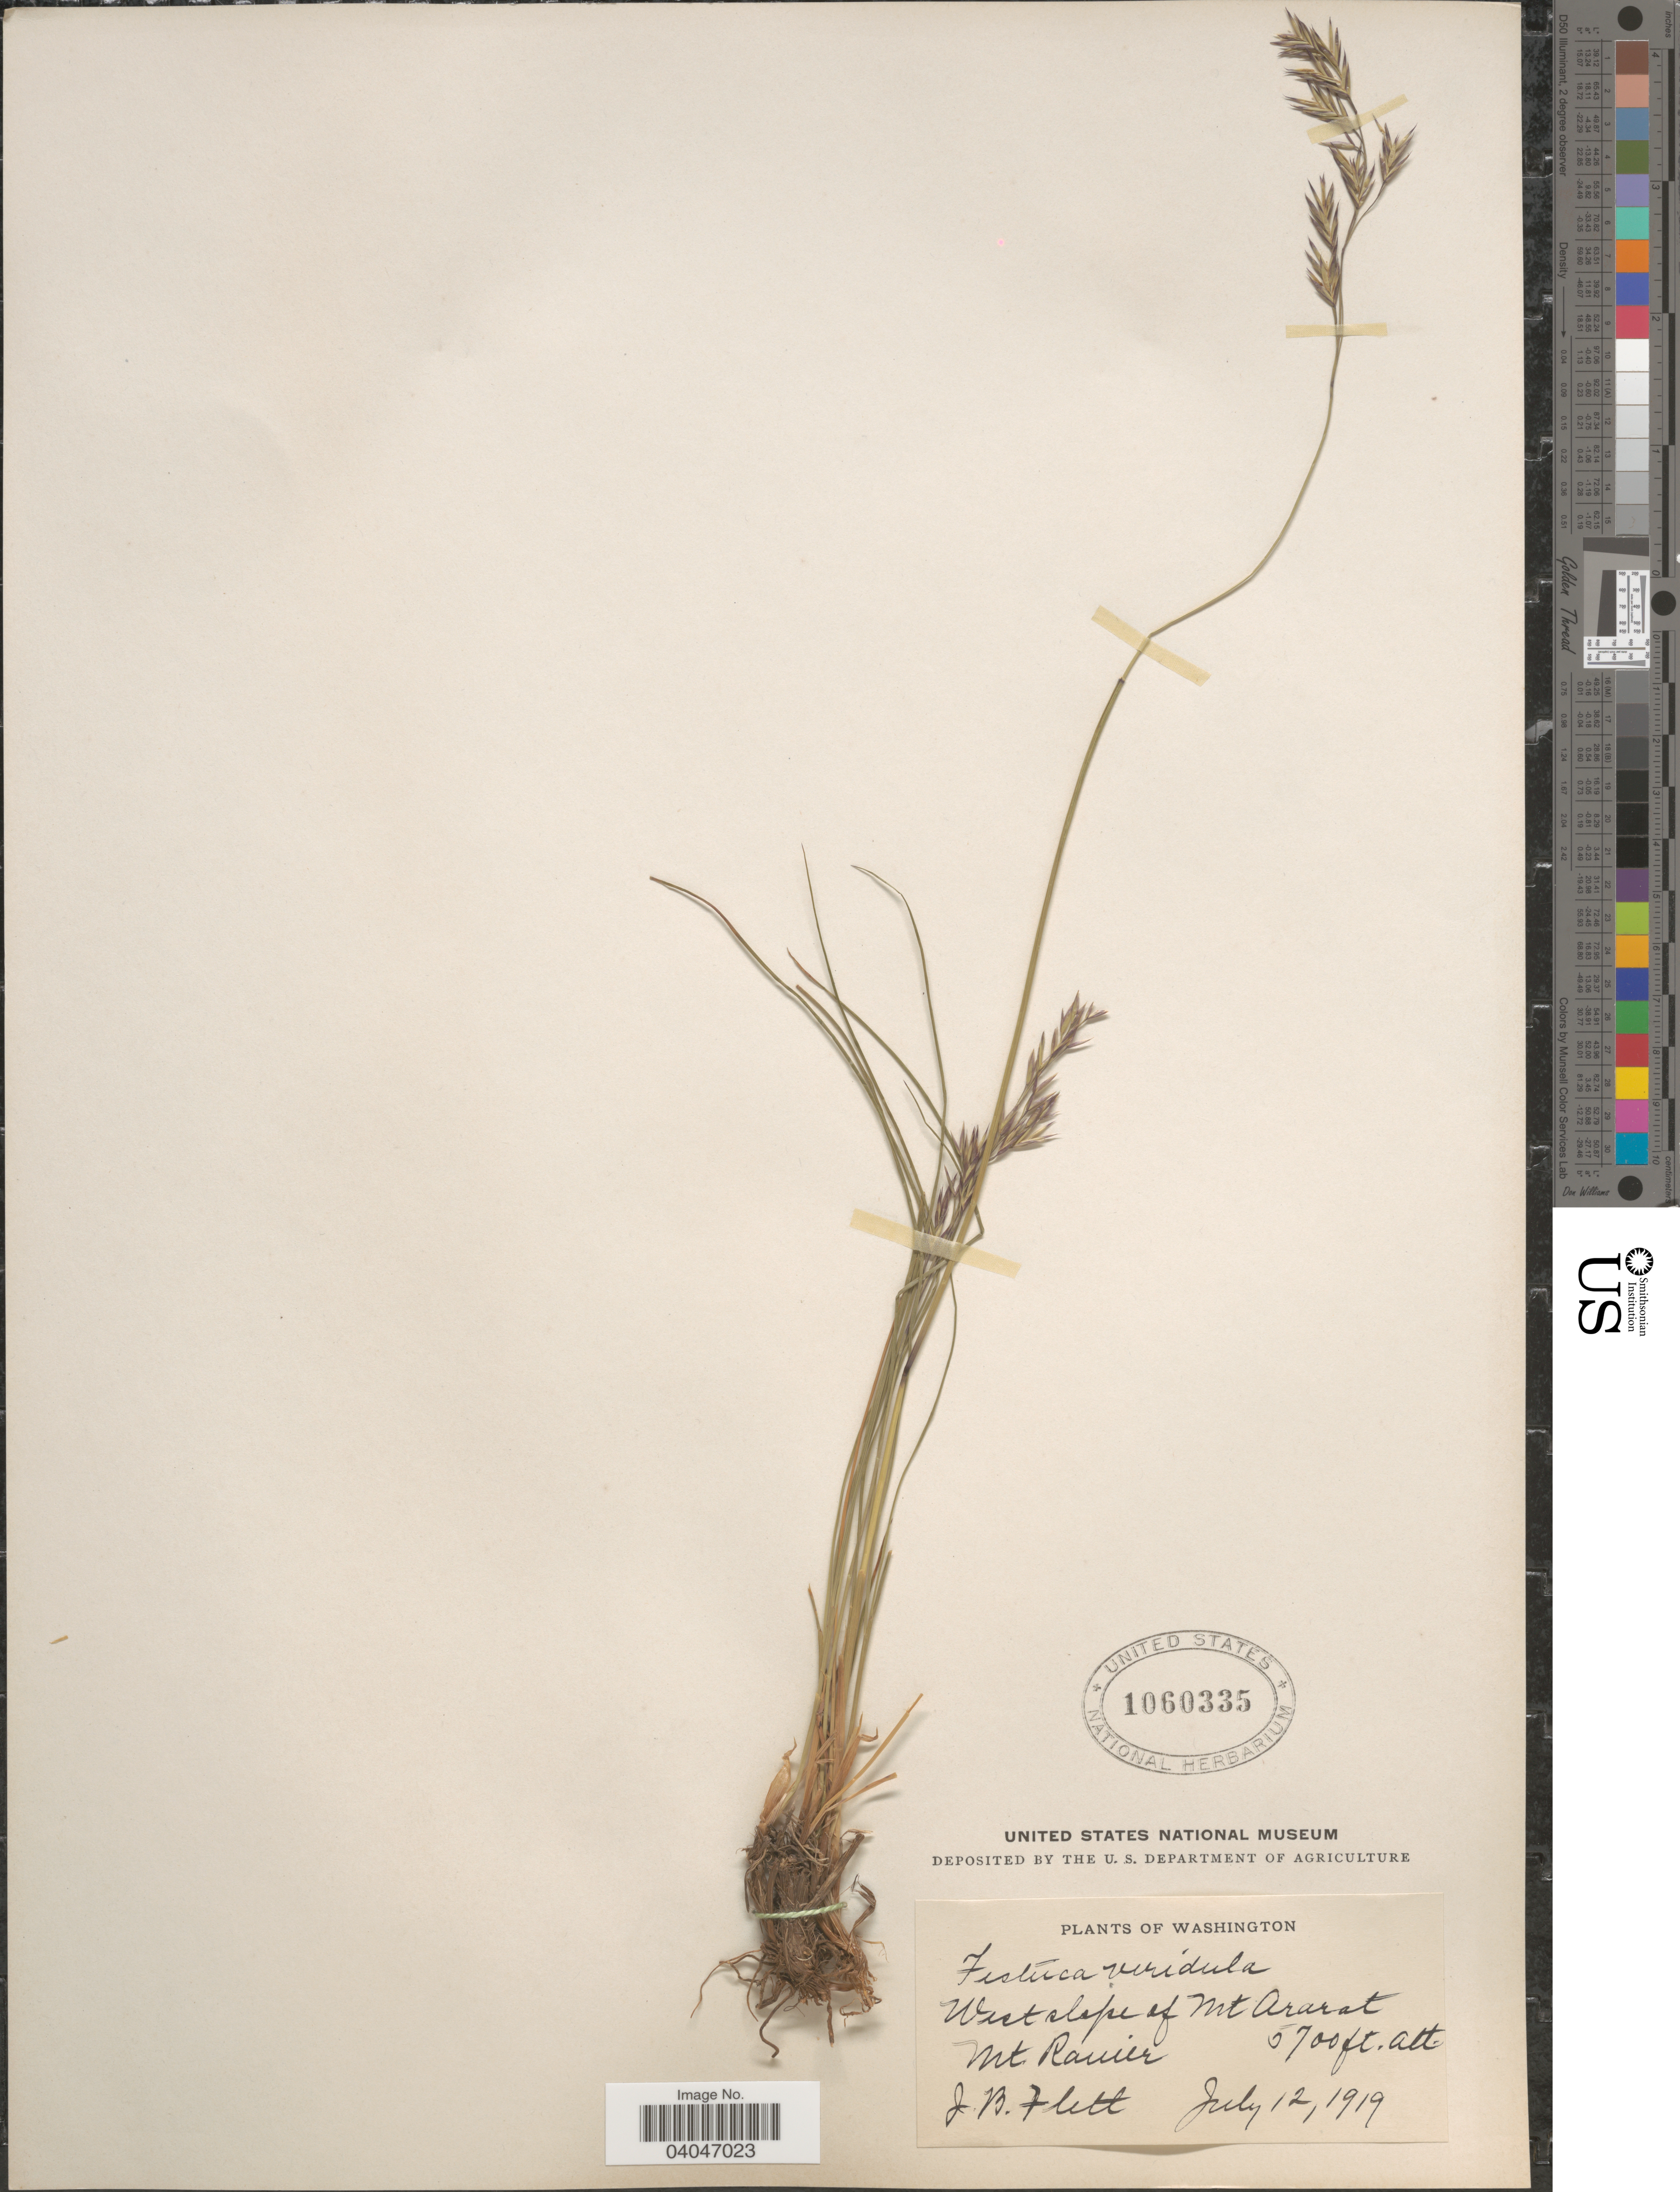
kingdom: Plantae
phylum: Tracheophyta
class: Liliopsida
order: Poales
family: Poaceae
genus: Festuca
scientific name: Festuca viridula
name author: Vasey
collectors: J. Flett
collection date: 1919-07-12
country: United States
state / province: Washington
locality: West slope of Mt Ararat. Mt. Ranier.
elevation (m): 1737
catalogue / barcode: US 1060335